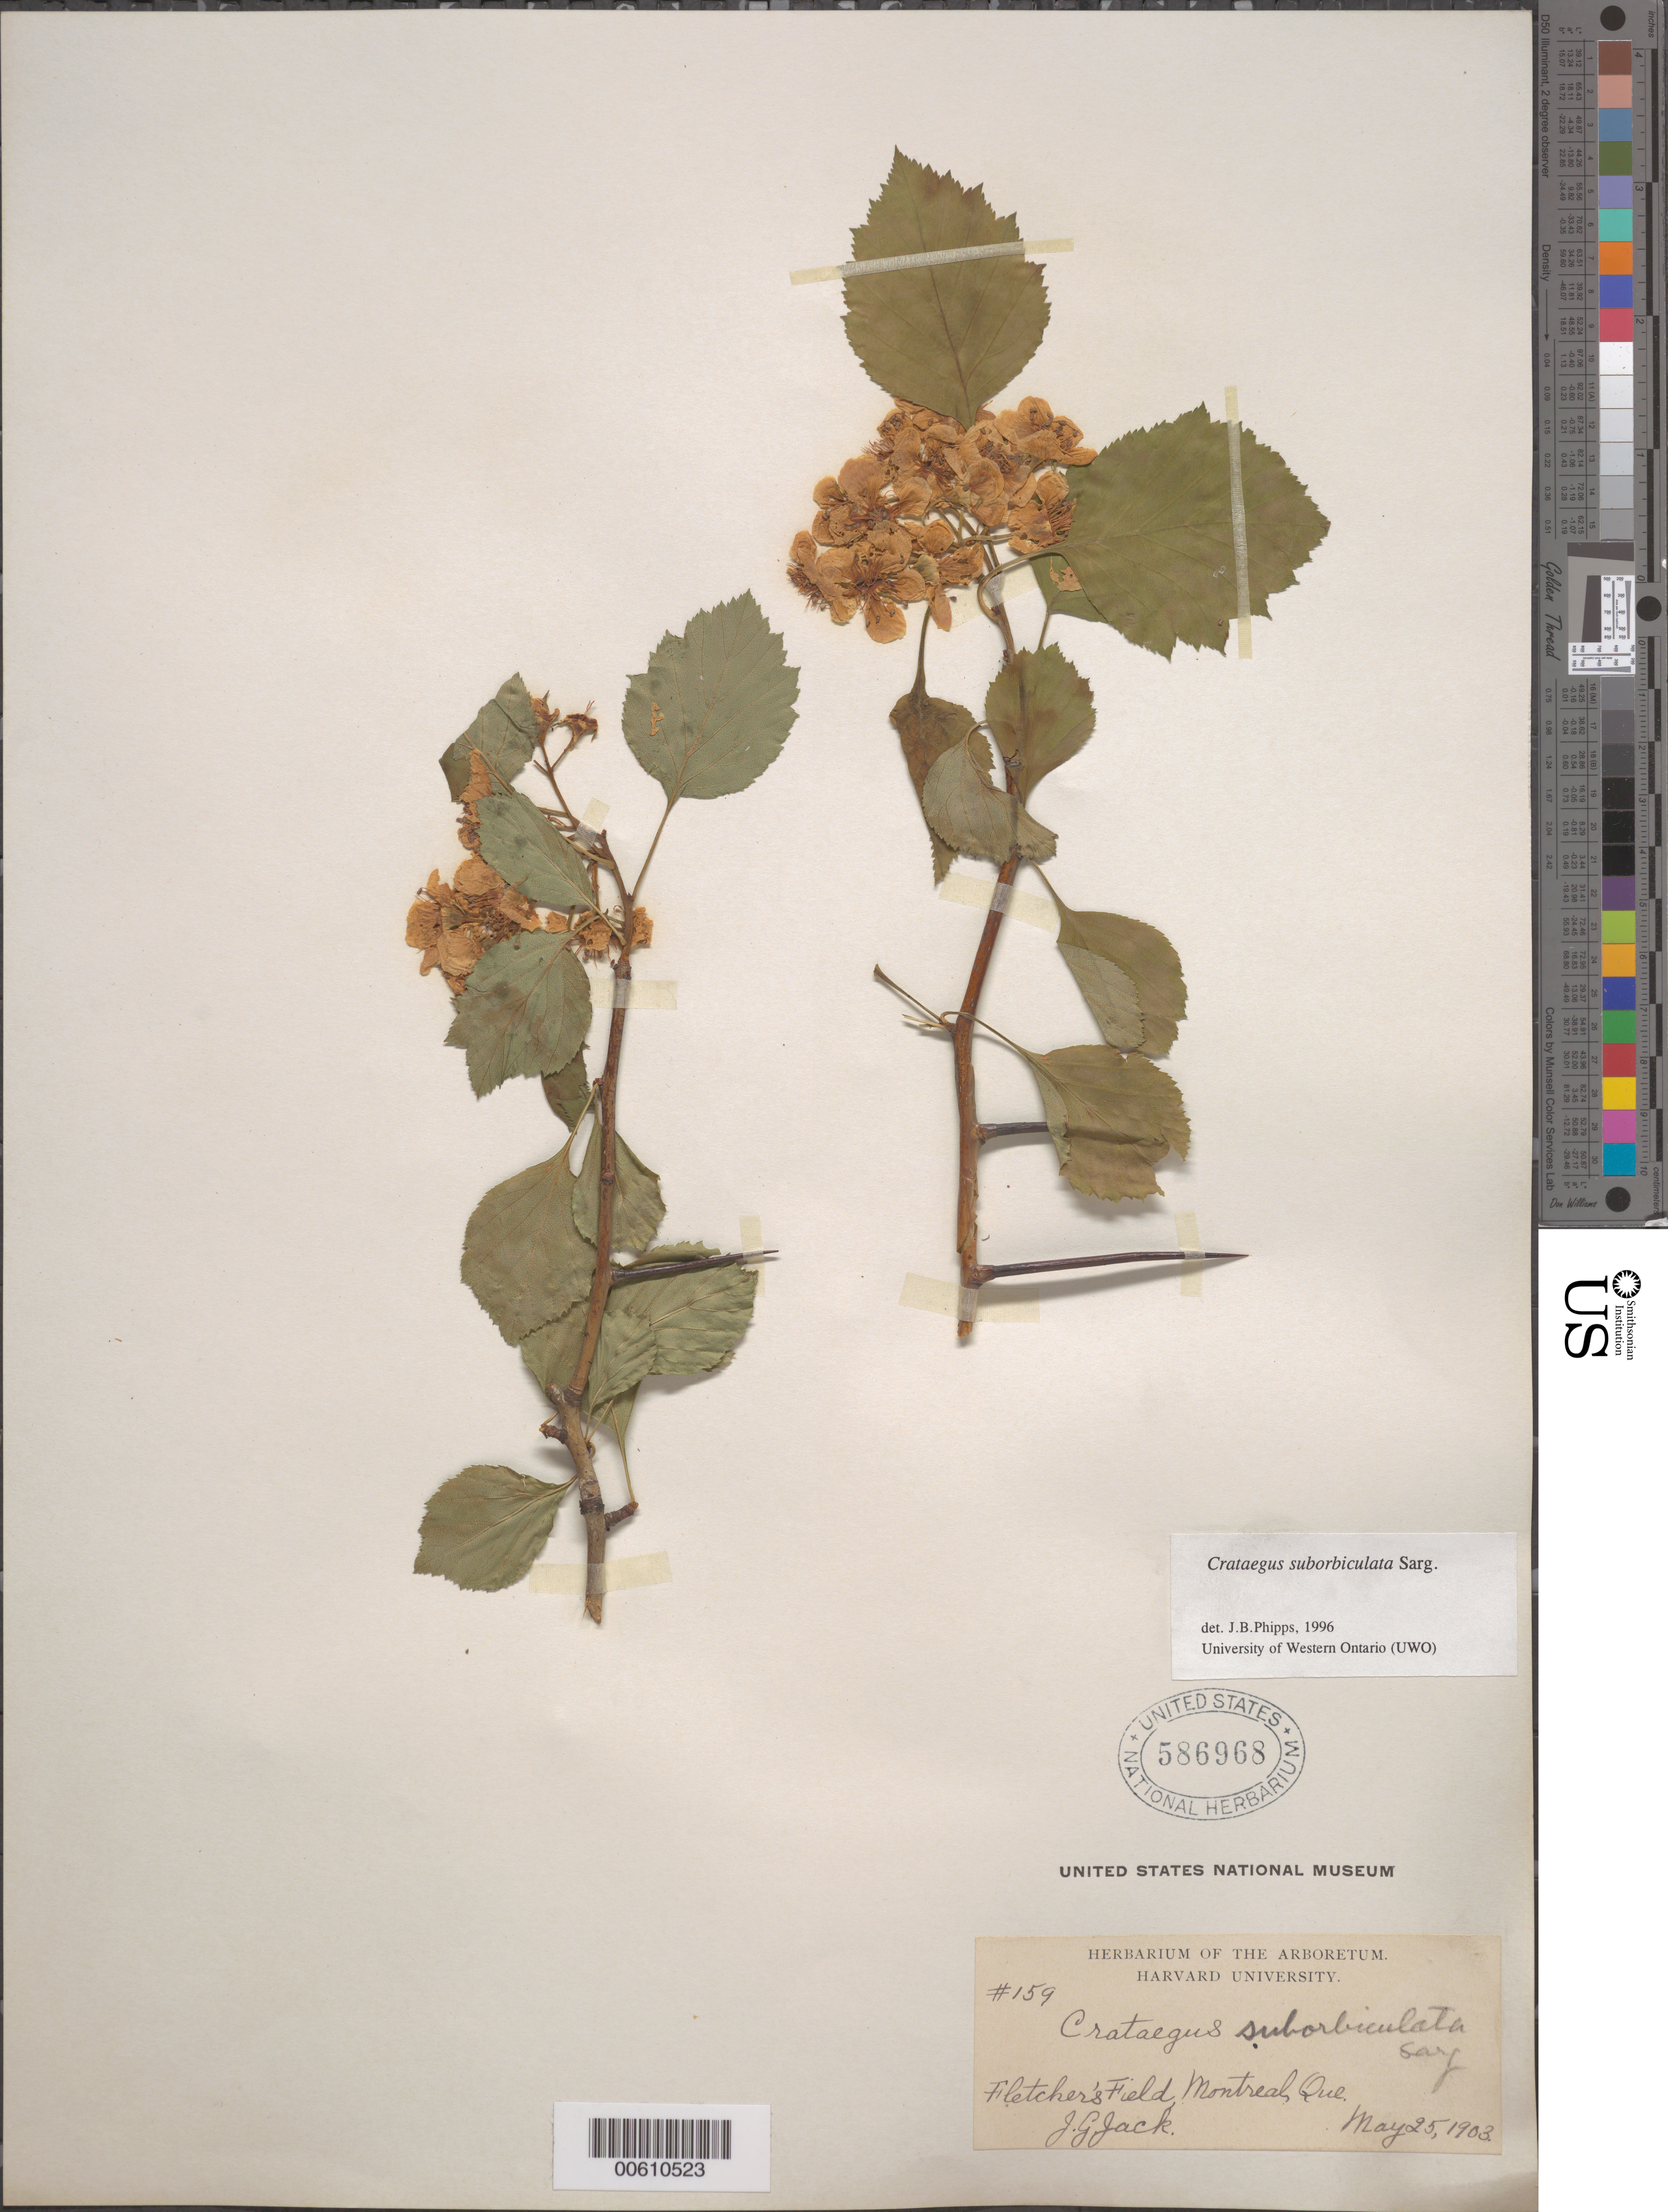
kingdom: Plantae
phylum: Tracheophyta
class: Magnoliopsida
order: Rosales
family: Rosaceae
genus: Crataegus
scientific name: Crataegus suborbiculata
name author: Sarg.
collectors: J. G. Jack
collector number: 159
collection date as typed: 25 May 1903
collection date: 1903-05-25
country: Canada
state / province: Quebec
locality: Fletcher's Field, Montreal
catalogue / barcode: US 586968